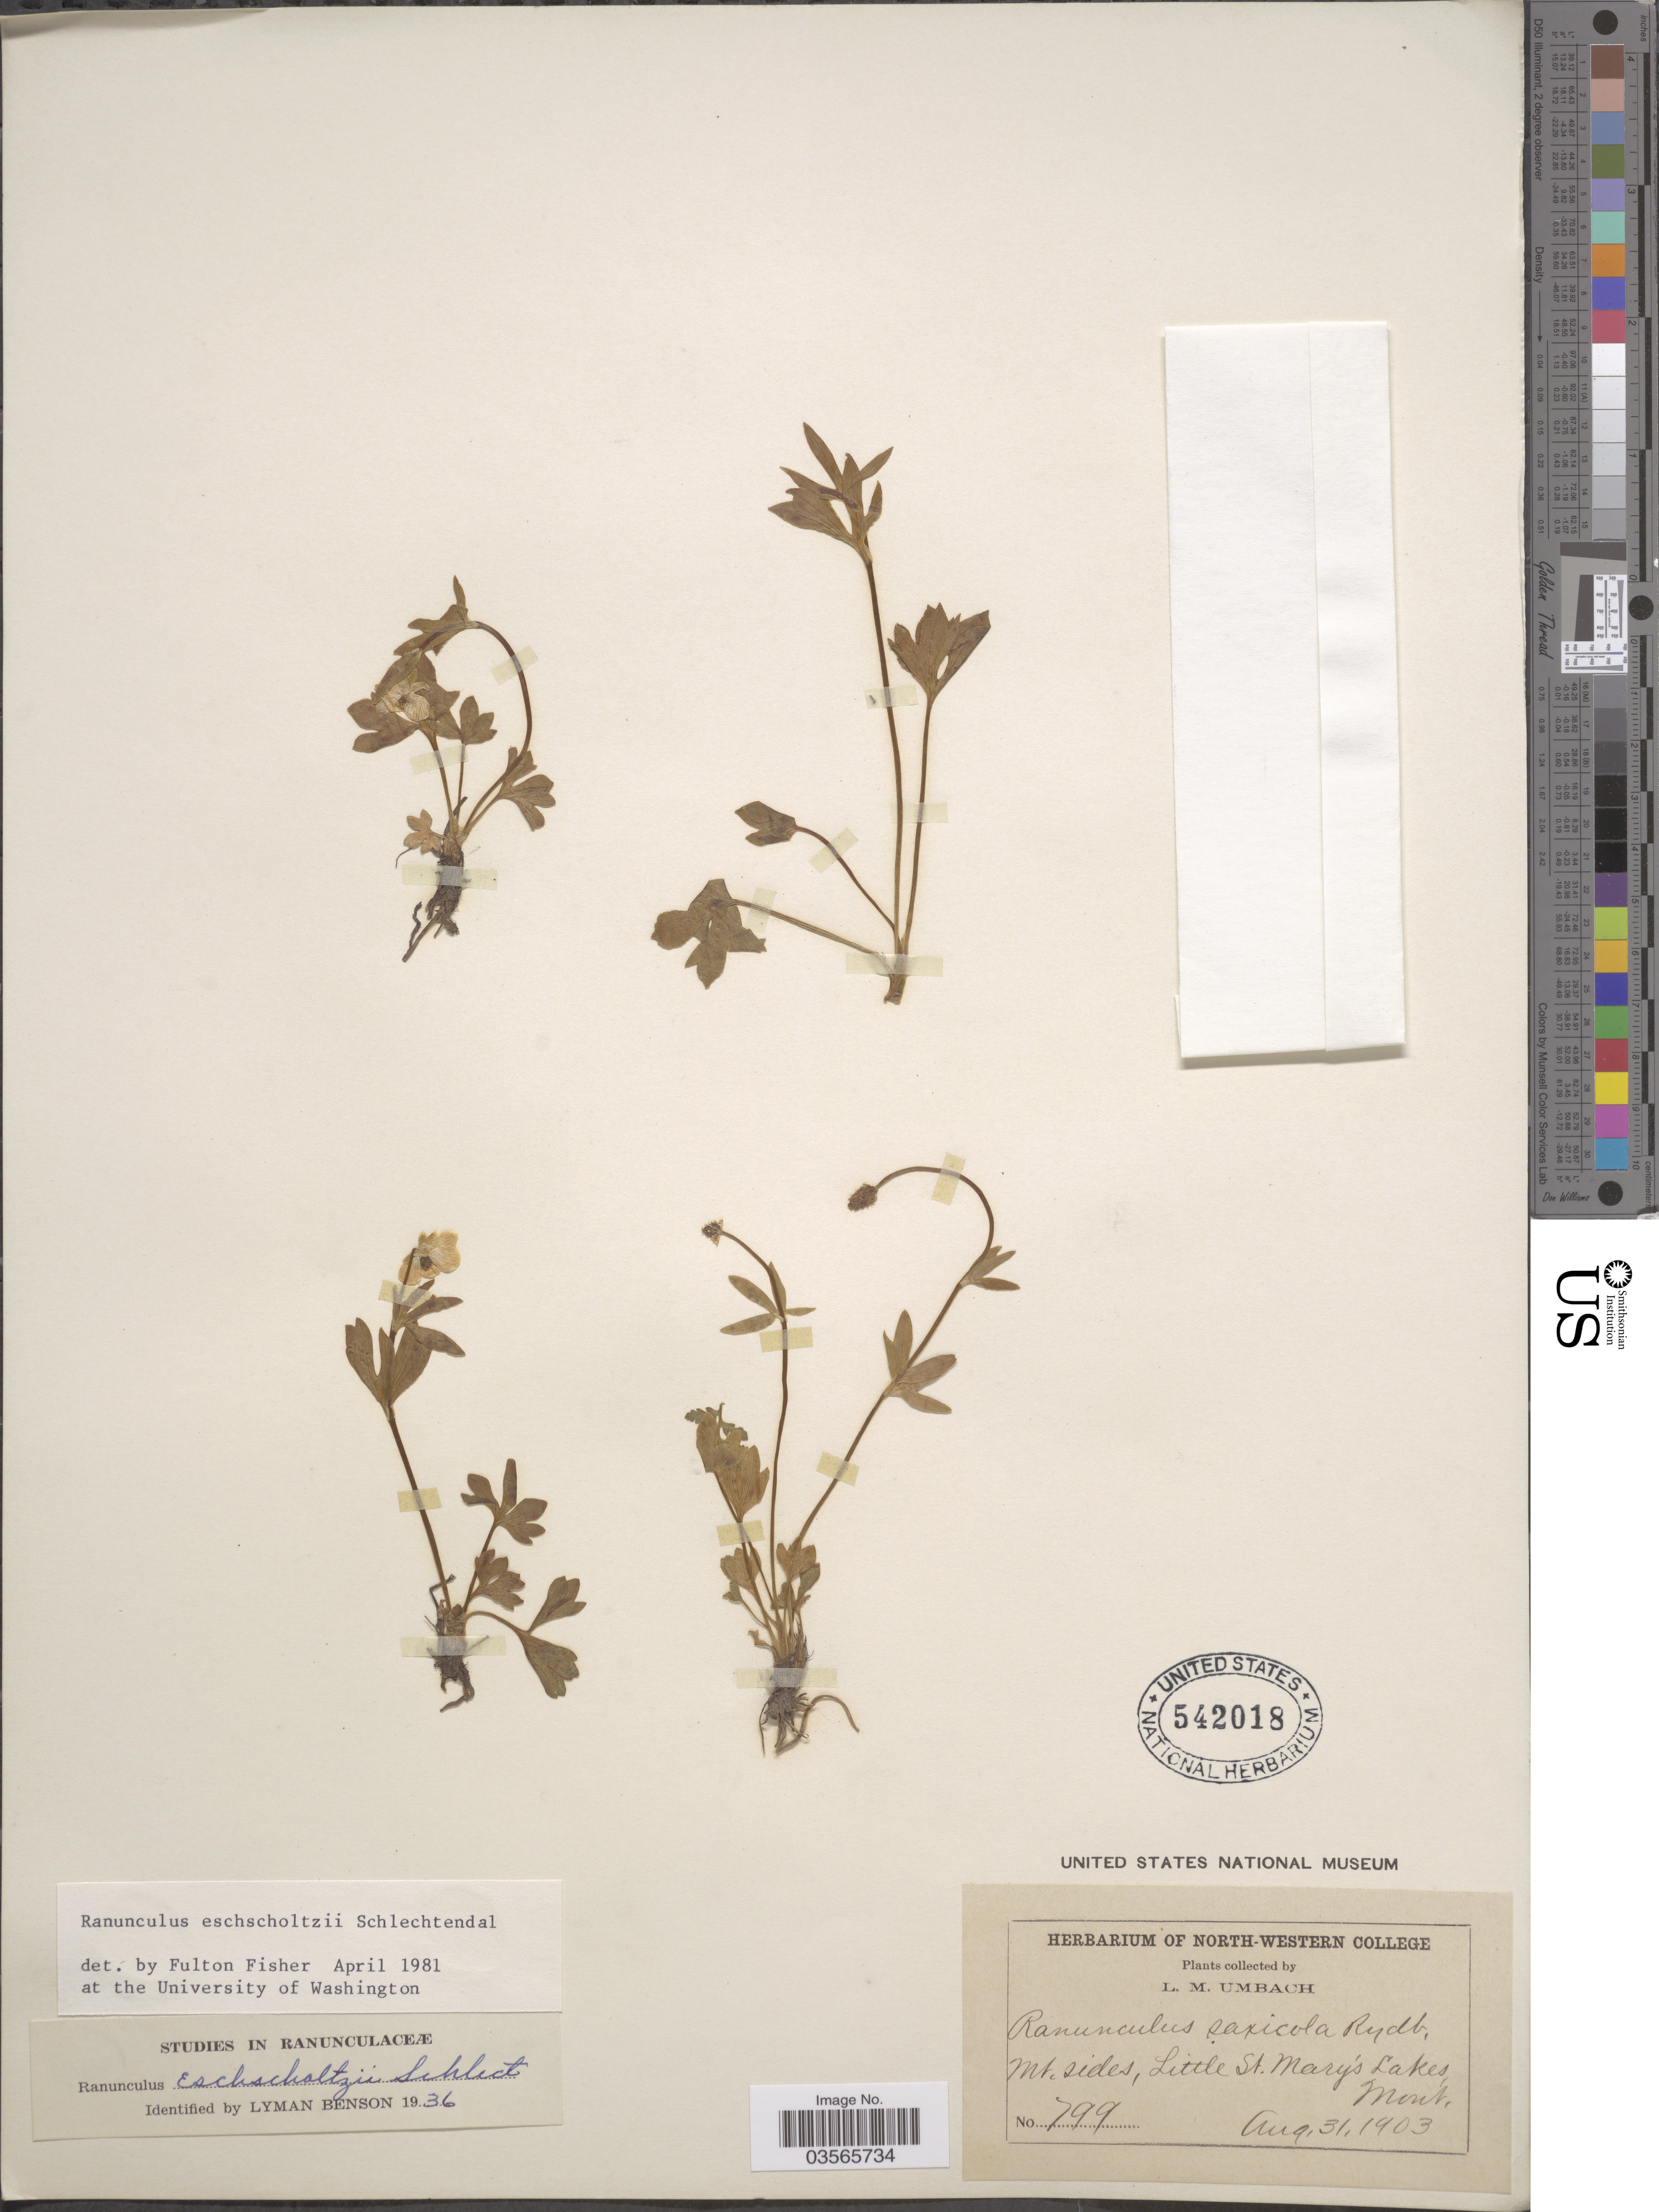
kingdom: Plantae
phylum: Tracheophyta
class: Magnoliopsida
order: Ranunculales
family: Ranunculaceae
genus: Ranunculus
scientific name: Ranunculus eschscholtzii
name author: Schltdl.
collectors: L. M. Umbach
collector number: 799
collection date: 1903-08-31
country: United States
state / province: Montana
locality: Mt. sides, Little St. Mary's Lakes.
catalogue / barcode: US 542018